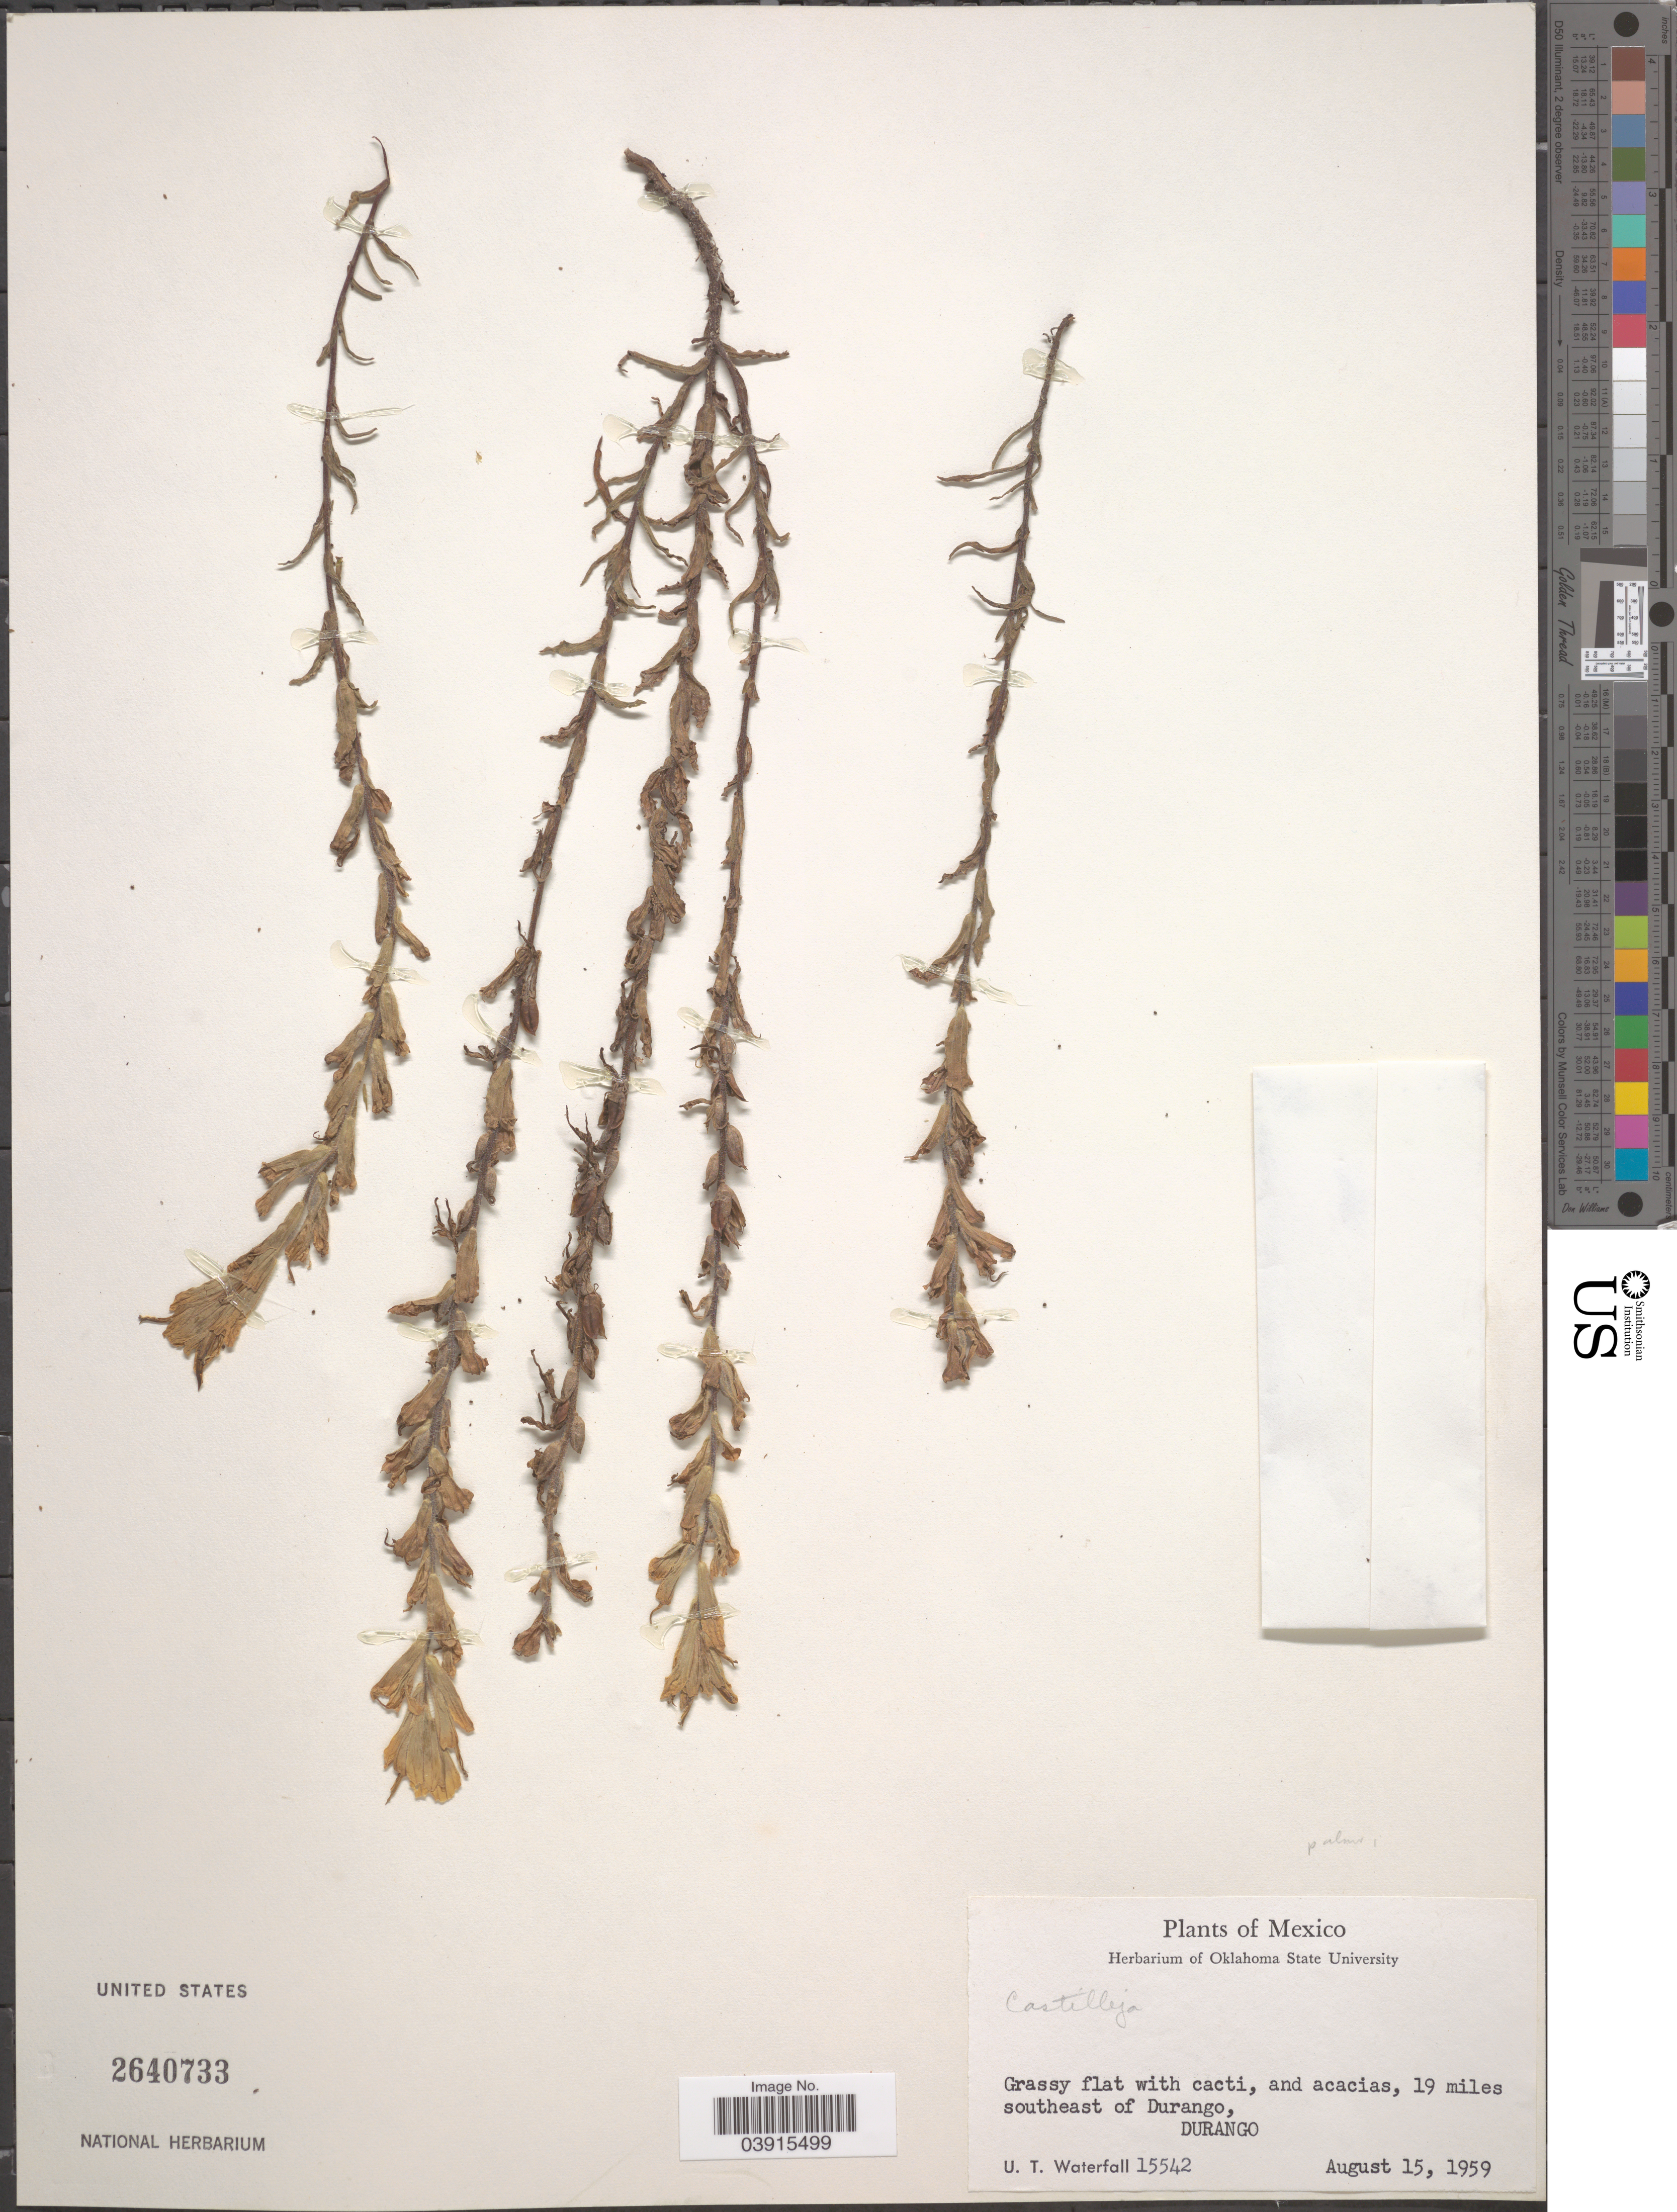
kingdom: Plantae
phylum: Tracheophyta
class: Magnoliopsida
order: Lamiales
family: Orobanchaceae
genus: Castilleja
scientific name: Castilleja palmeri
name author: Eastw.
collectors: U. T. Waterfall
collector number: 15542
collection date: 1959-08-15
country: Mexico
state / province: Durango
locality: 19 miles southeast of Durango.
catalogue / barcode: US 2640733